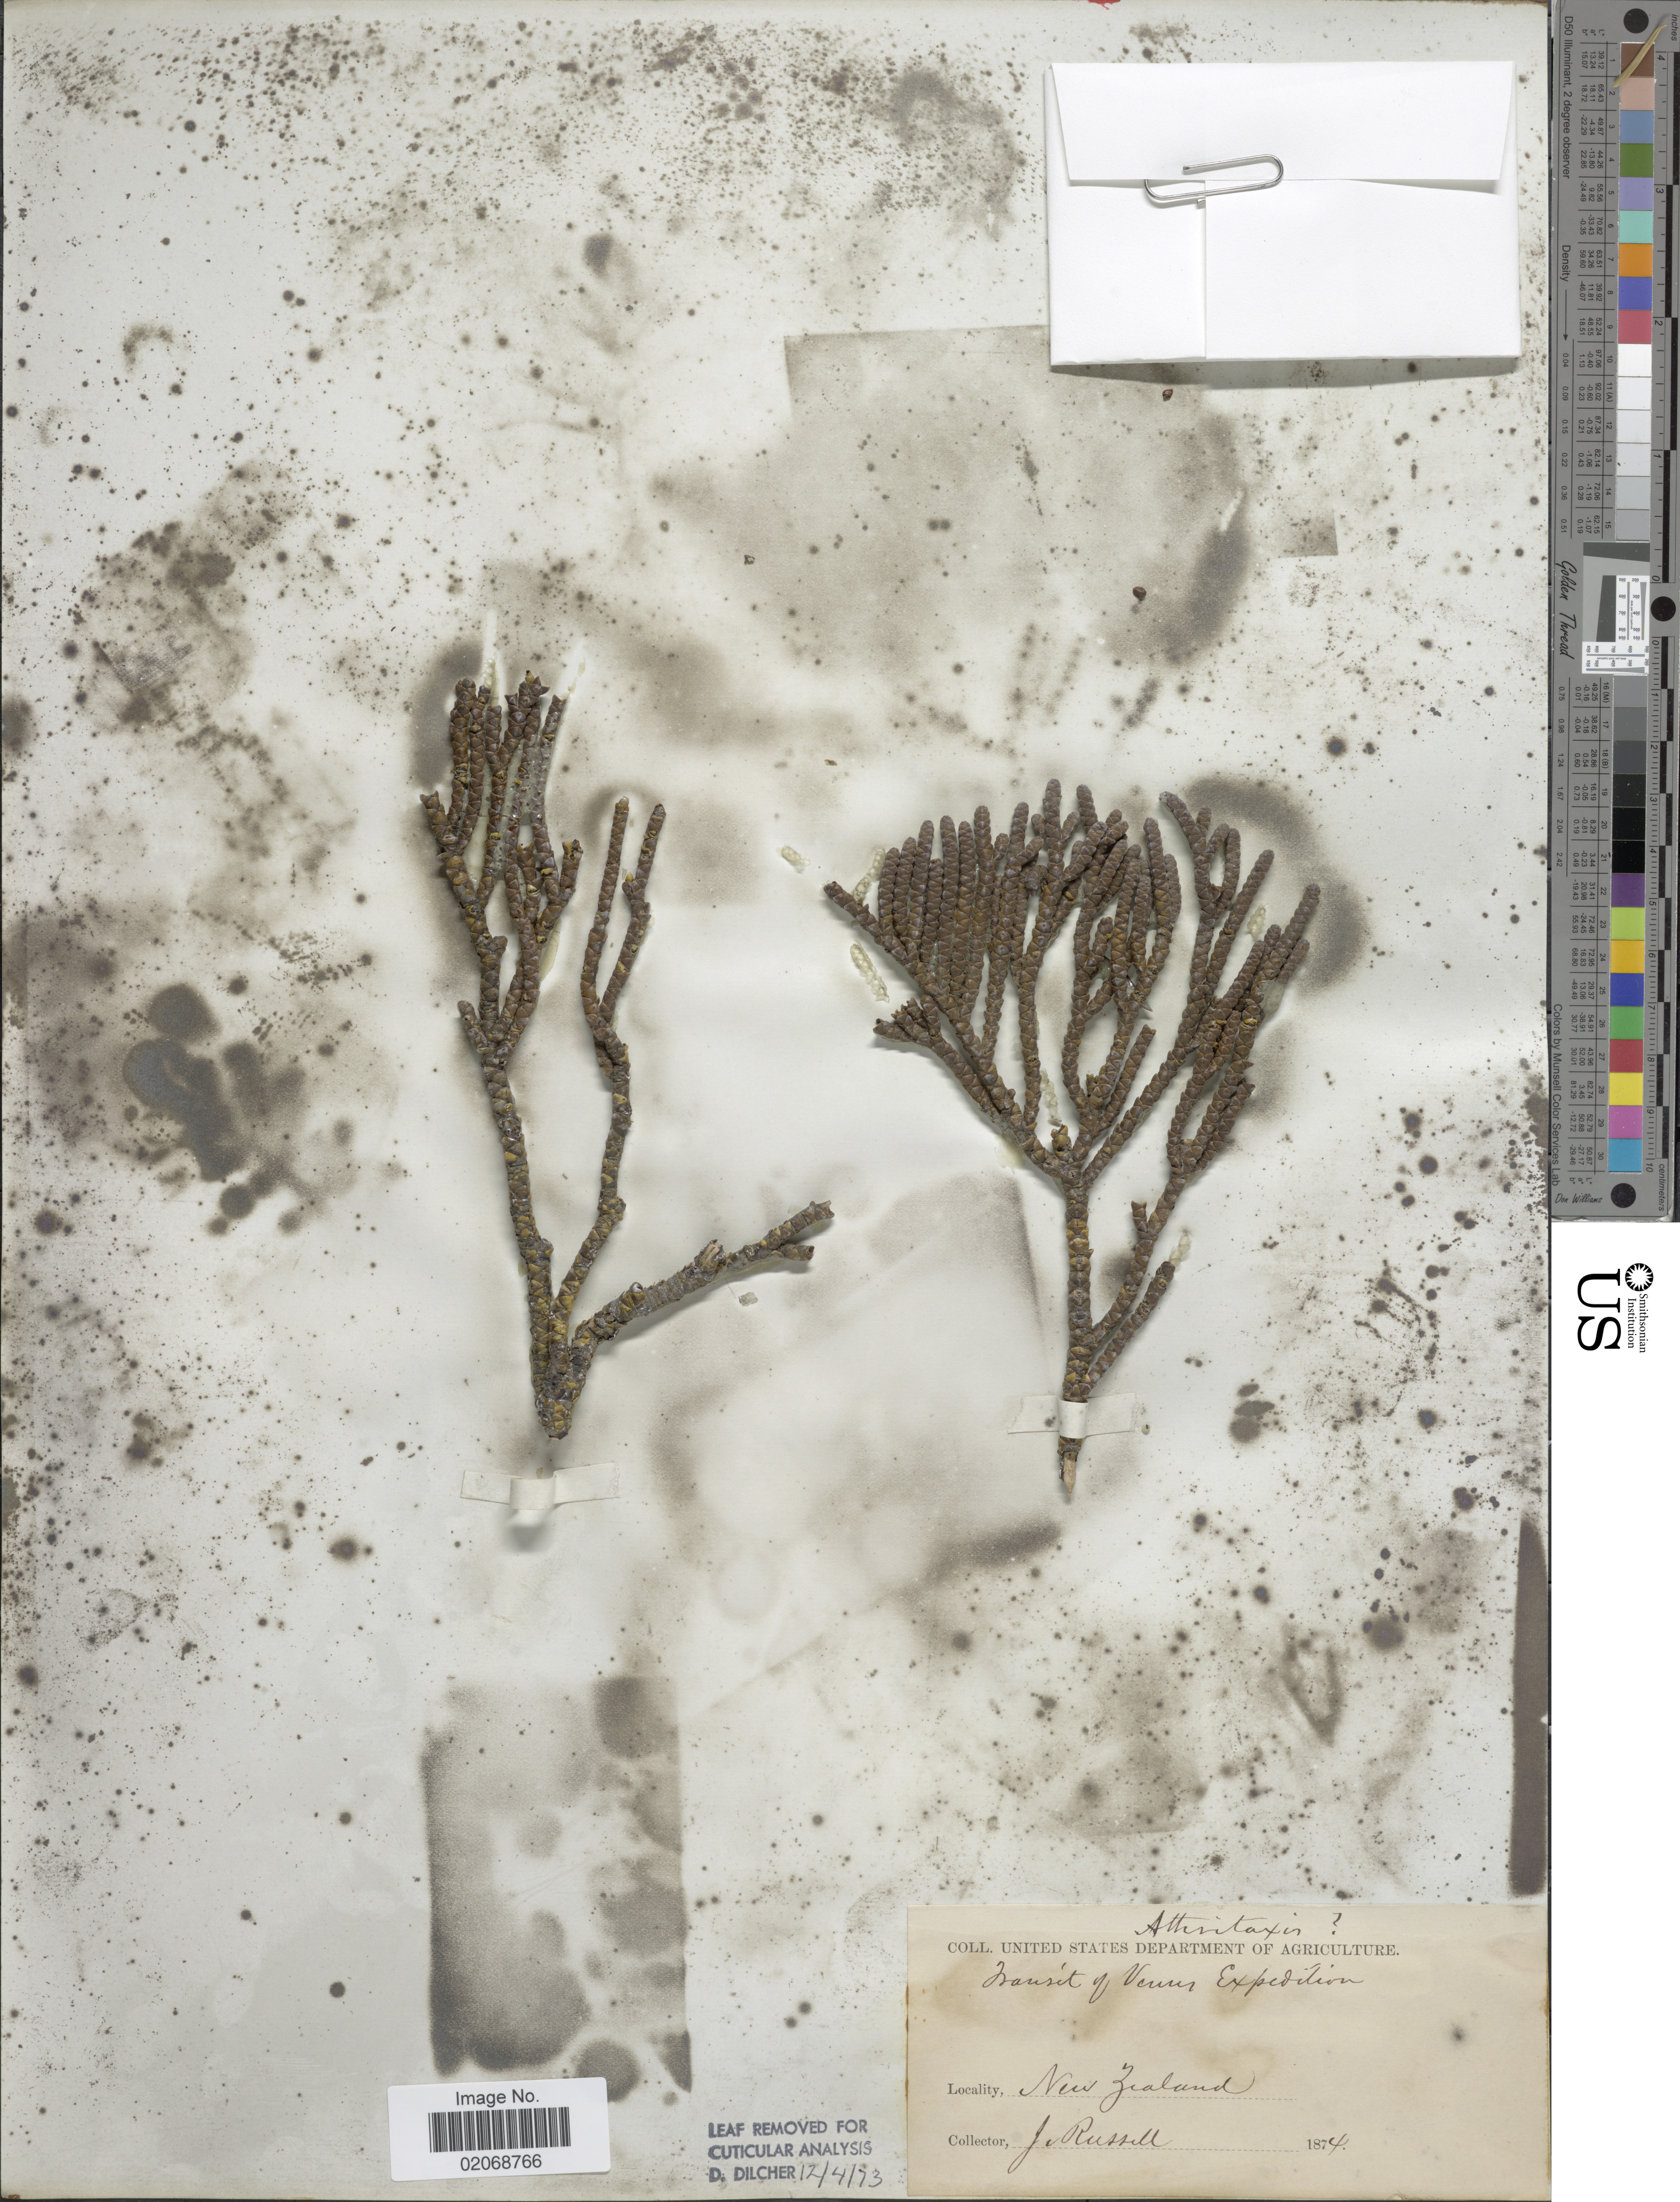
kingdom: Plantae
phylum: Tracheophyta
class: Pinopsida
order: Pinales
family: Cupressaceae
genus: Athrotaxis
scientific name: Athrotaxis sp.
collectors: J. Russell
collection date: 1874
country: New Zealand